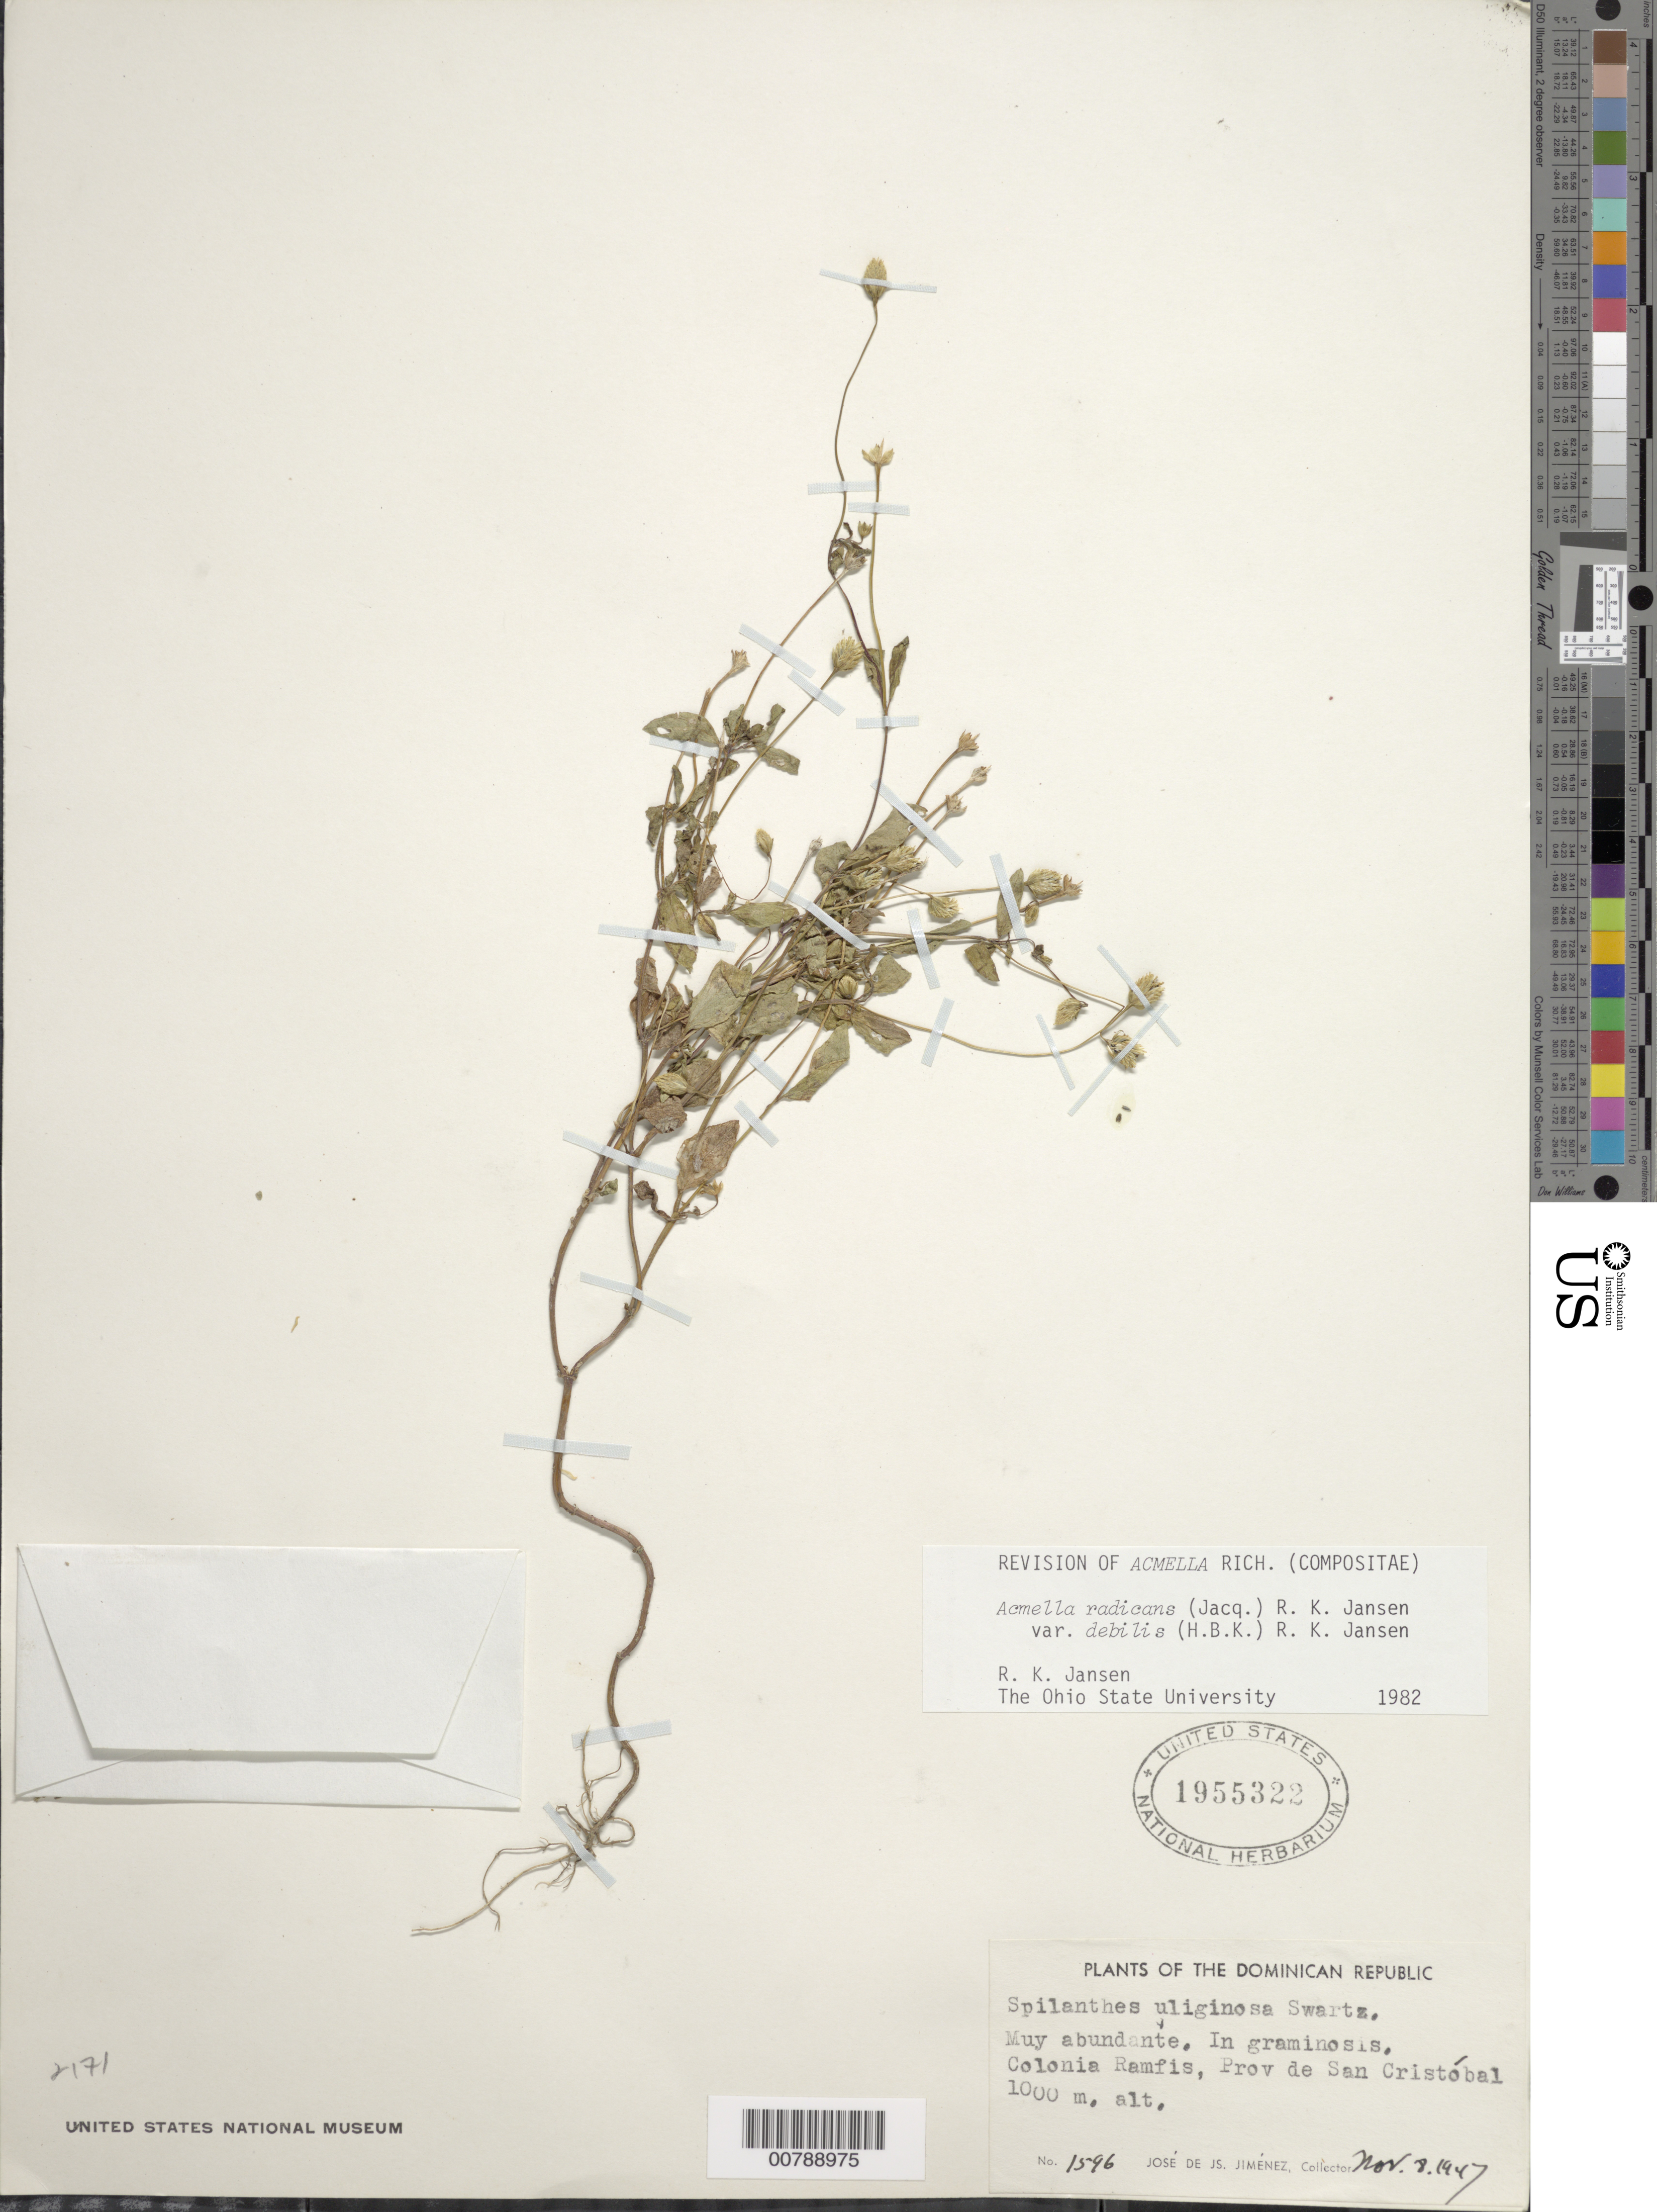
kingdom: Plantae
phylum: Tracheophyta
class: Magnoliopsida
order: Asterales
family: Asteraceae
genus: Acmella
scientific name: Acmella radicans var. debilis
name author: (Kunth) R.K. Jansen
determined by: Jansen, R. K.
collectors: J. J. Jiménez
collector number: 1596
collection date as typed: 08 Nov 1947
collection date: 1947-11-08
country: Dominican Republic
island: Hispaniola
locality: Colonia Ramfis, Provincia de San Cristóbal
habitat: Muy abundante in graminosis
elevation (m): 1000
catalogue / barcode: US 1955322